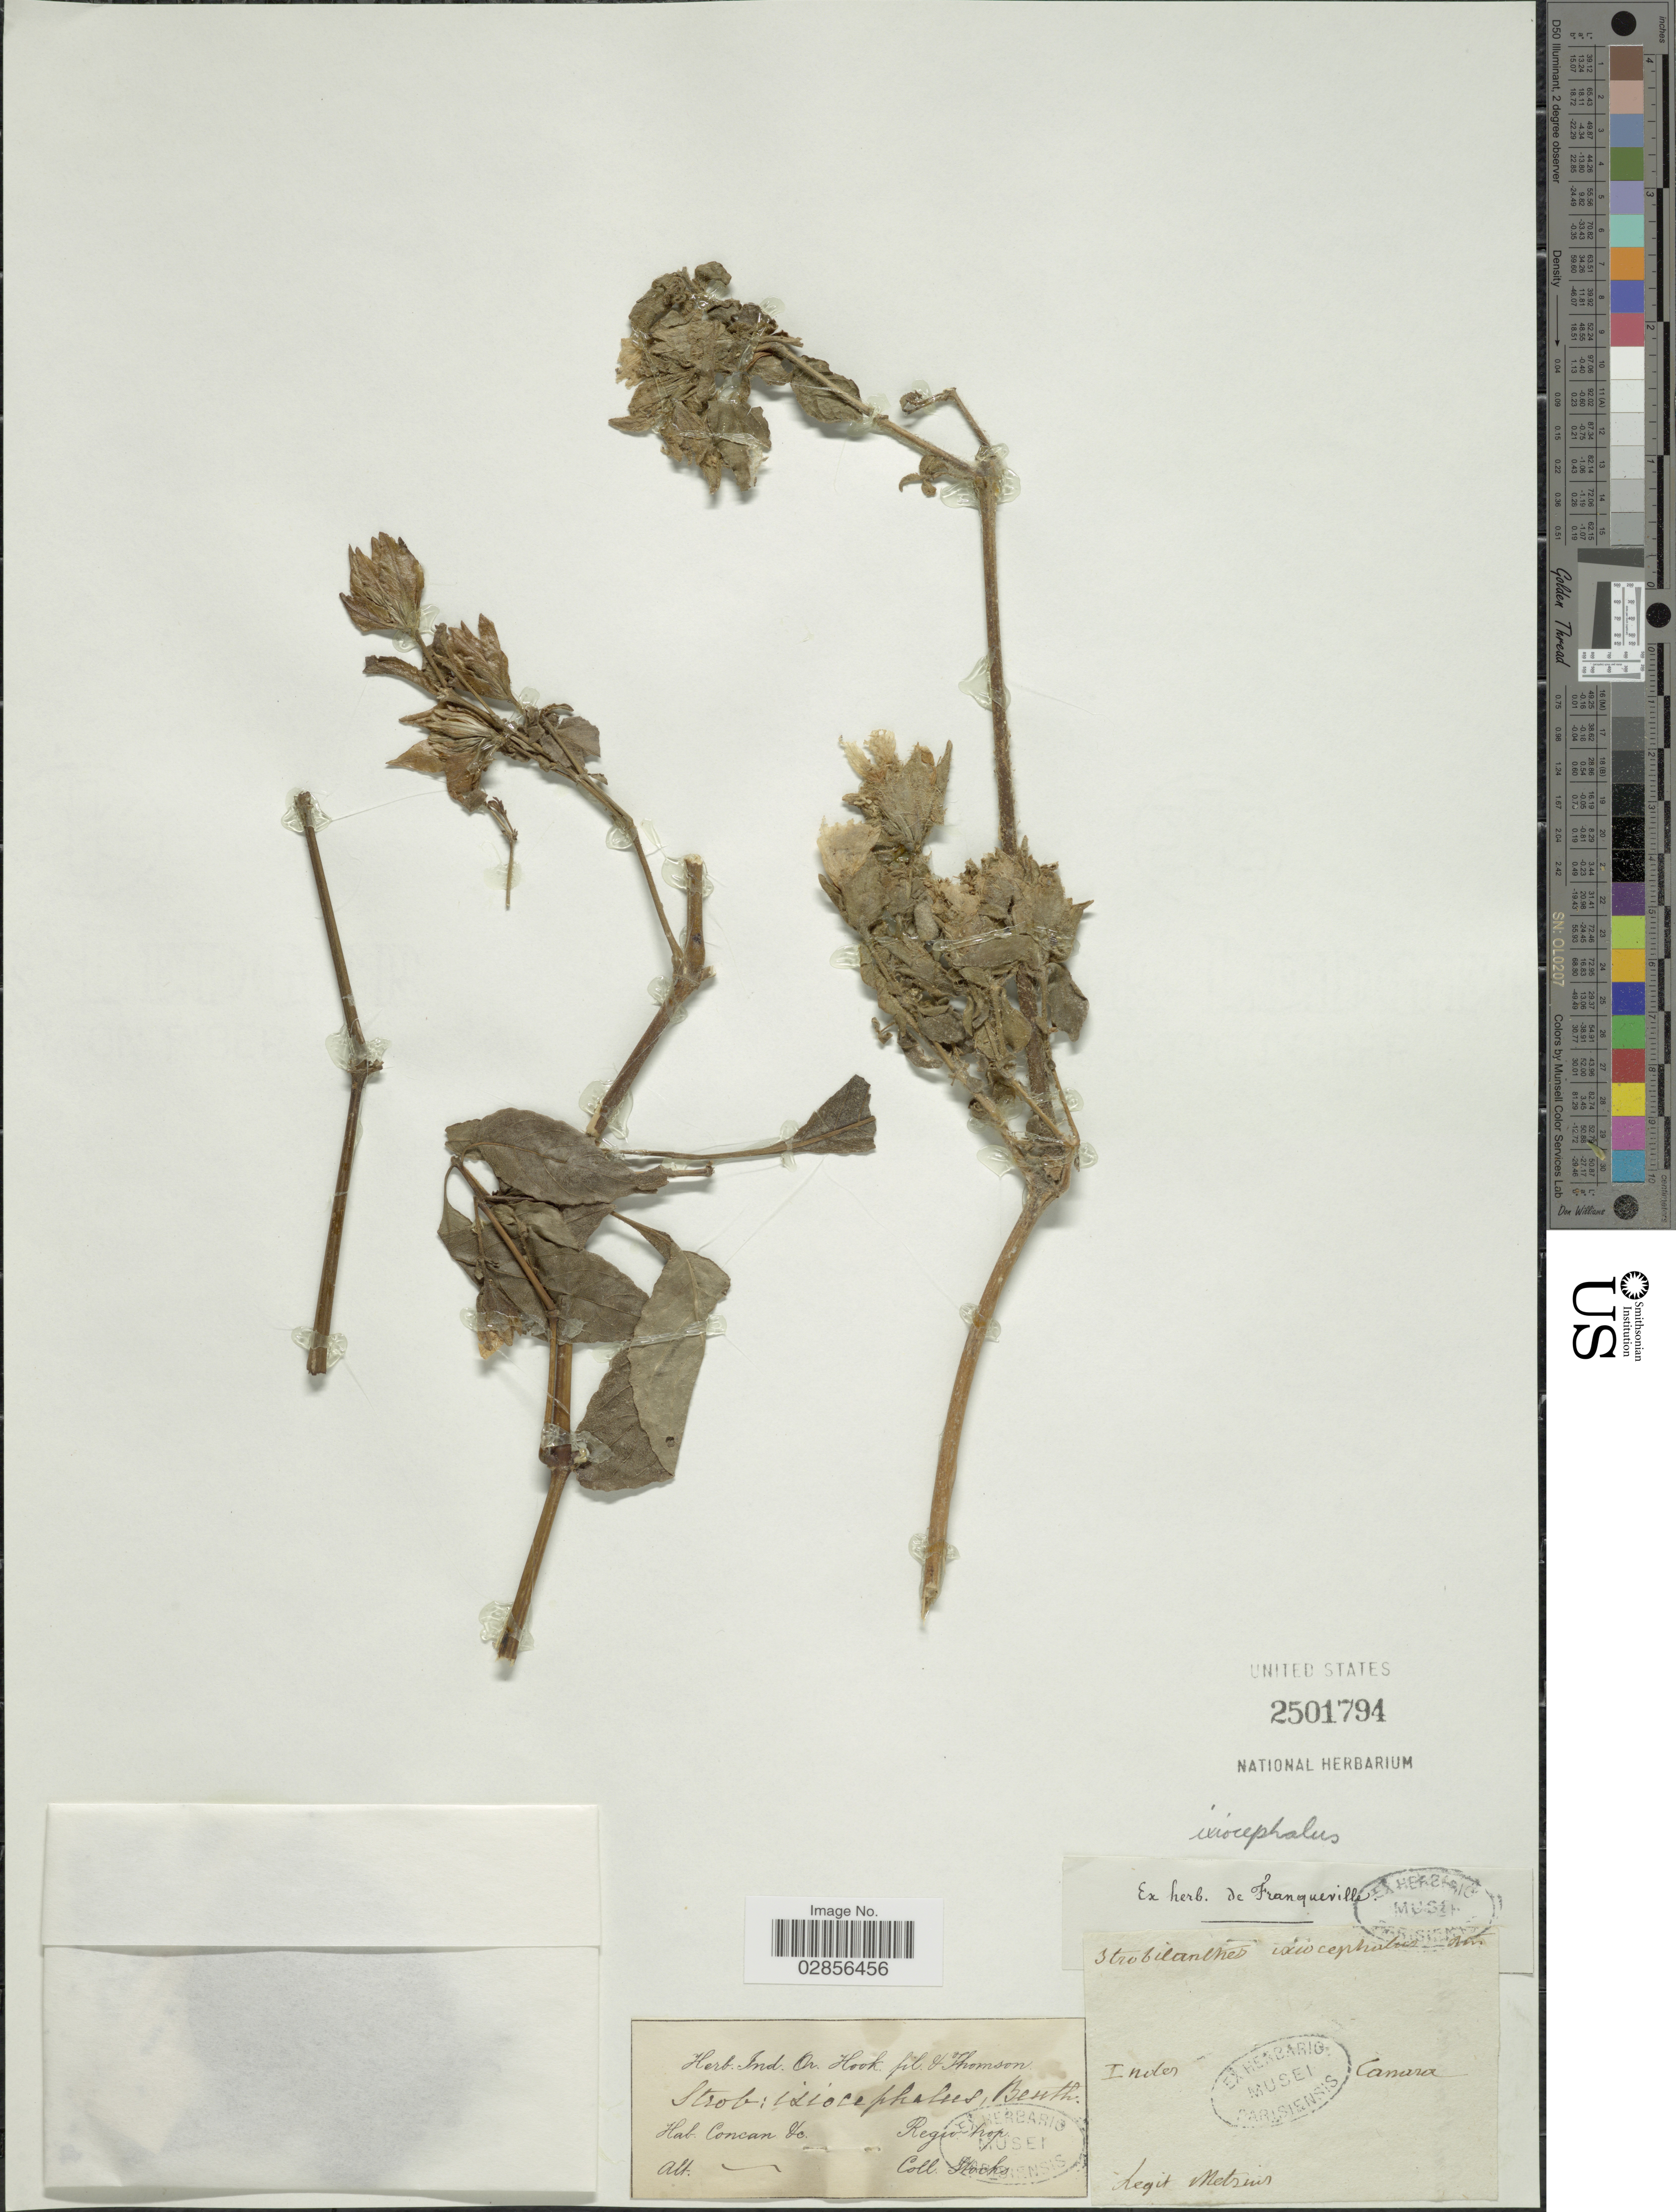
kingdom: Plantae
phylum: Tracheophyta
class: Magnoliopsida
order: Lamiales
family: Acanthaceae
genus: Strobilanthes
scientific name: Strobilanthes ixiocephala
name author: Benth.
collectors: Stocks, --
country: India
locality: Concan &c. Regio trop.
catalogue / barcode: US 2501794